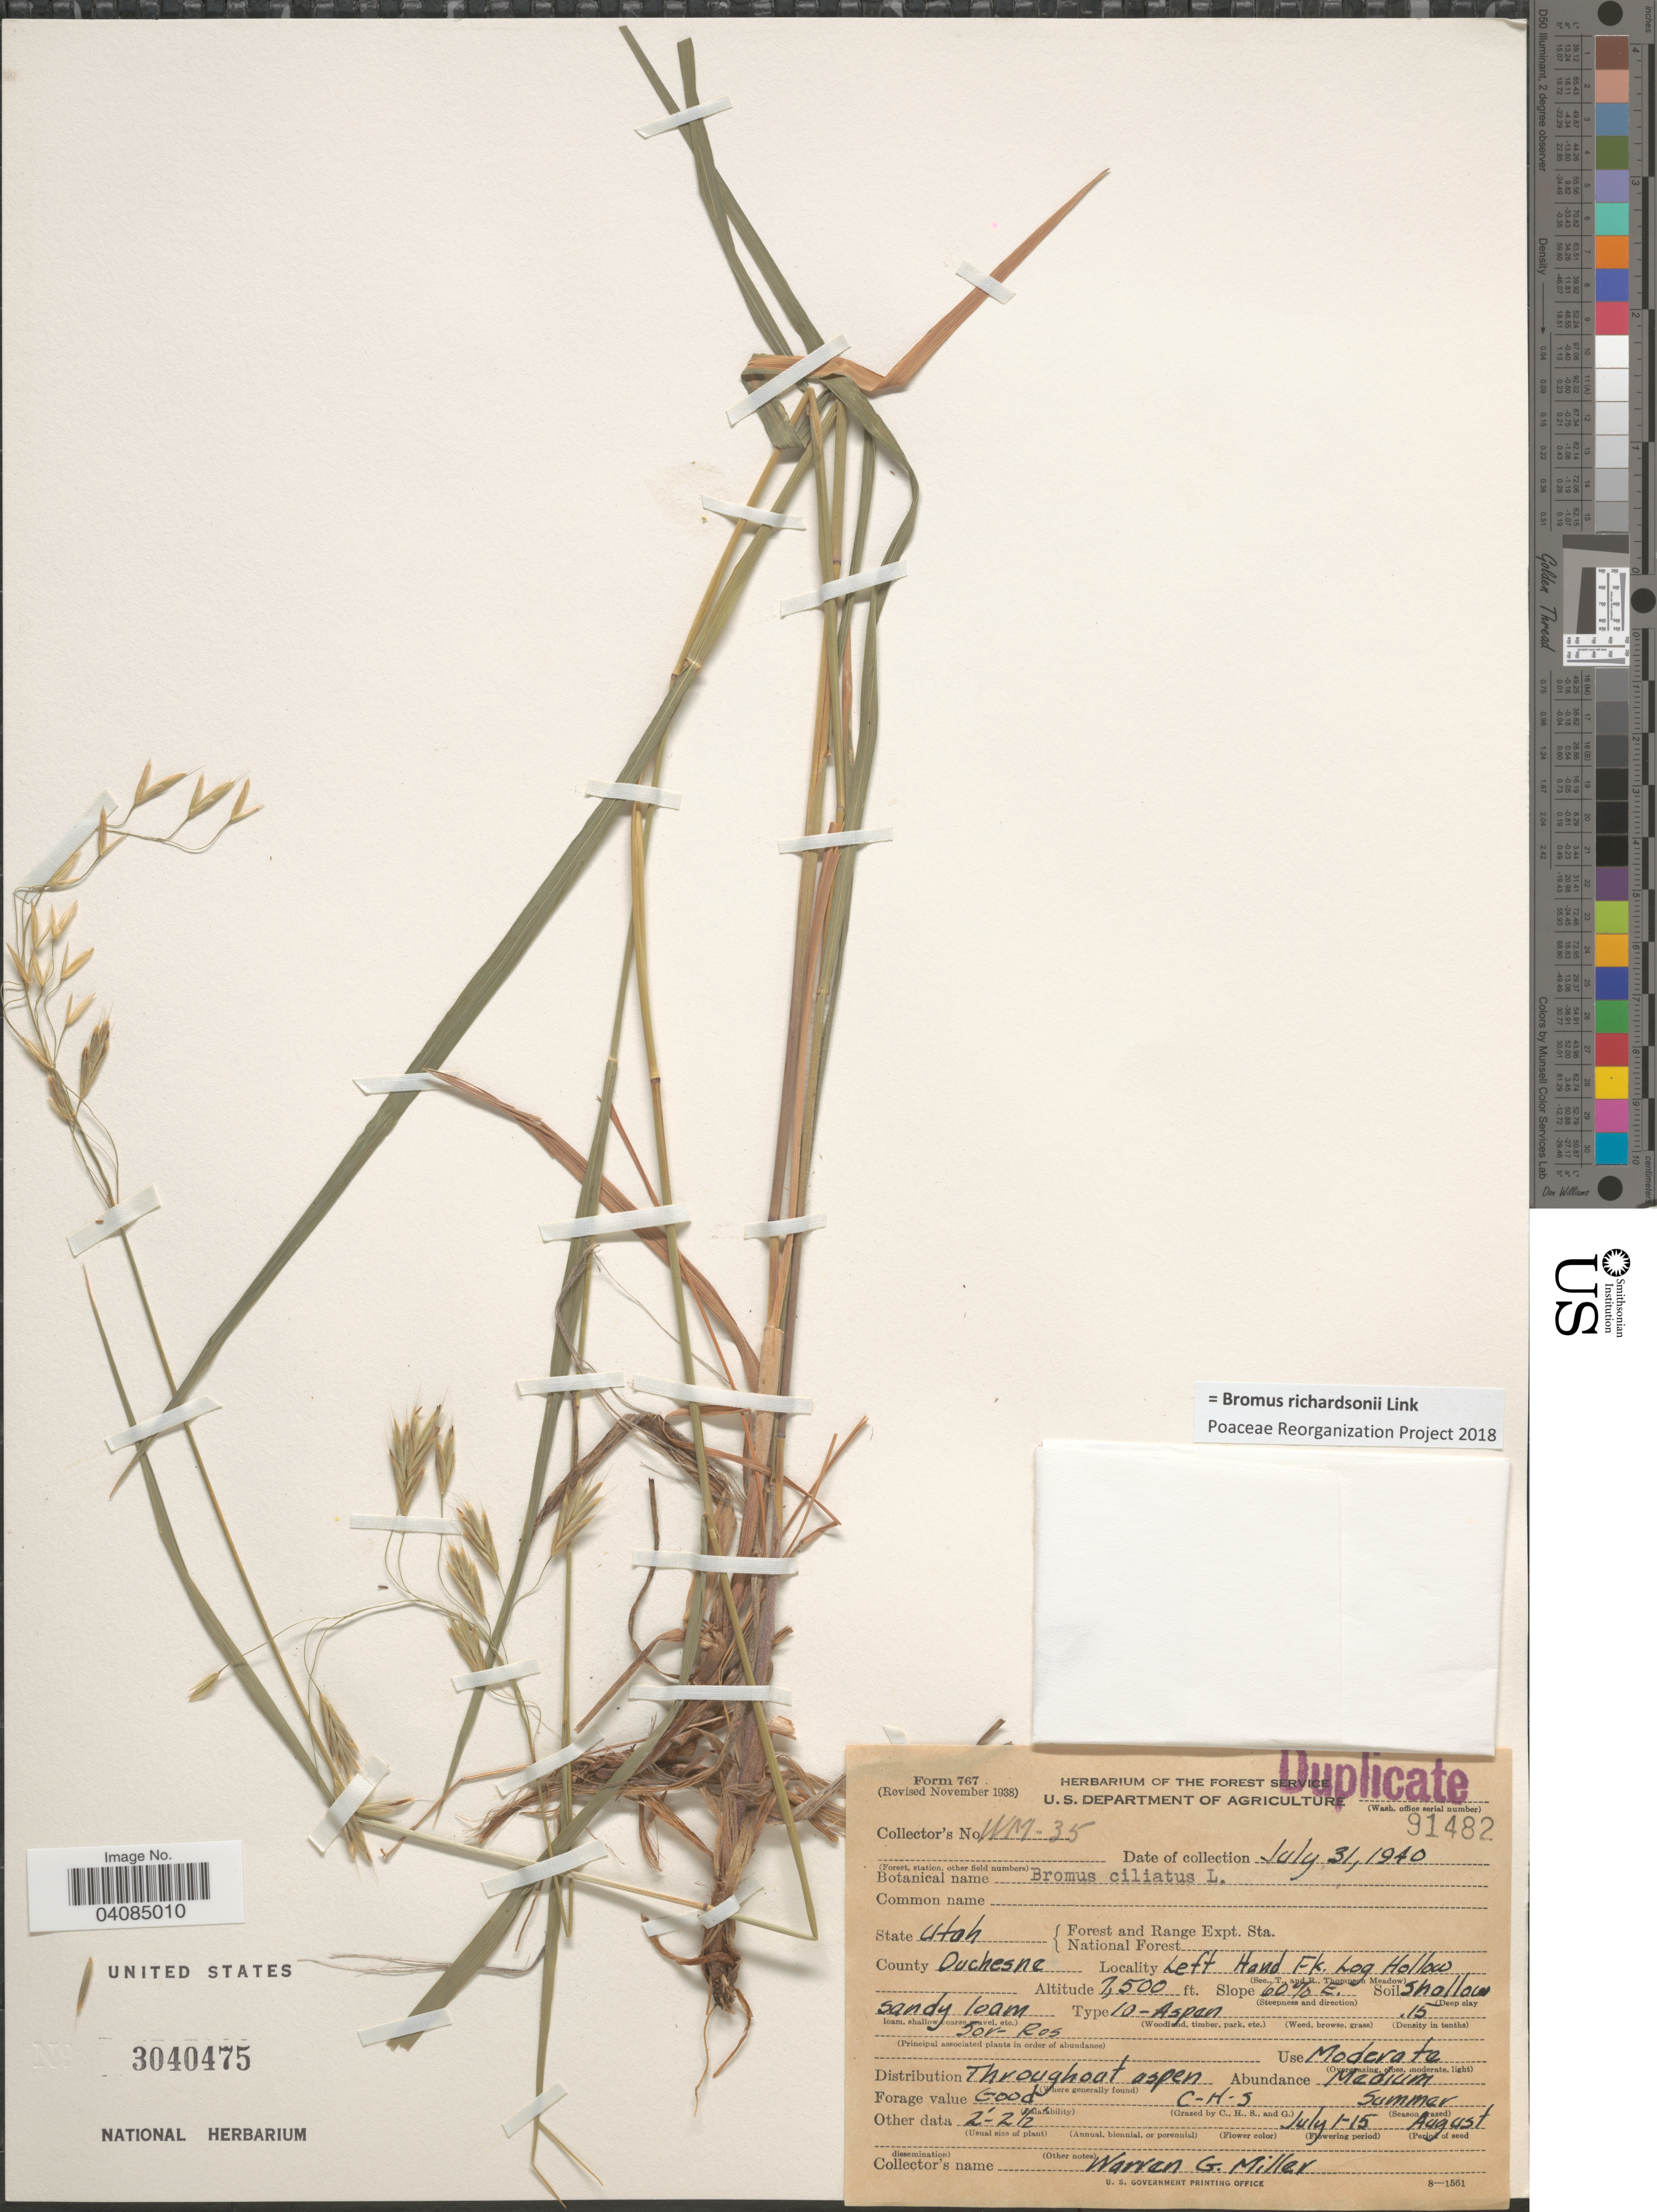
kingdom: Plantae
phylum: Tracheophyta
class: Liliopsida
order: Poales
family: Poaceae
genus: Bromus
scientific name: Bromus racemosus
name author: L.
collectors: W. Miller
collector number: WM-35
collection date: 1940-07-31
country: United States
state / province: Utah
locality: County Duchesne. Left Hand Fk. Log Hollow.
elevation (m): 2286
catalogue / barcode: US 3040475